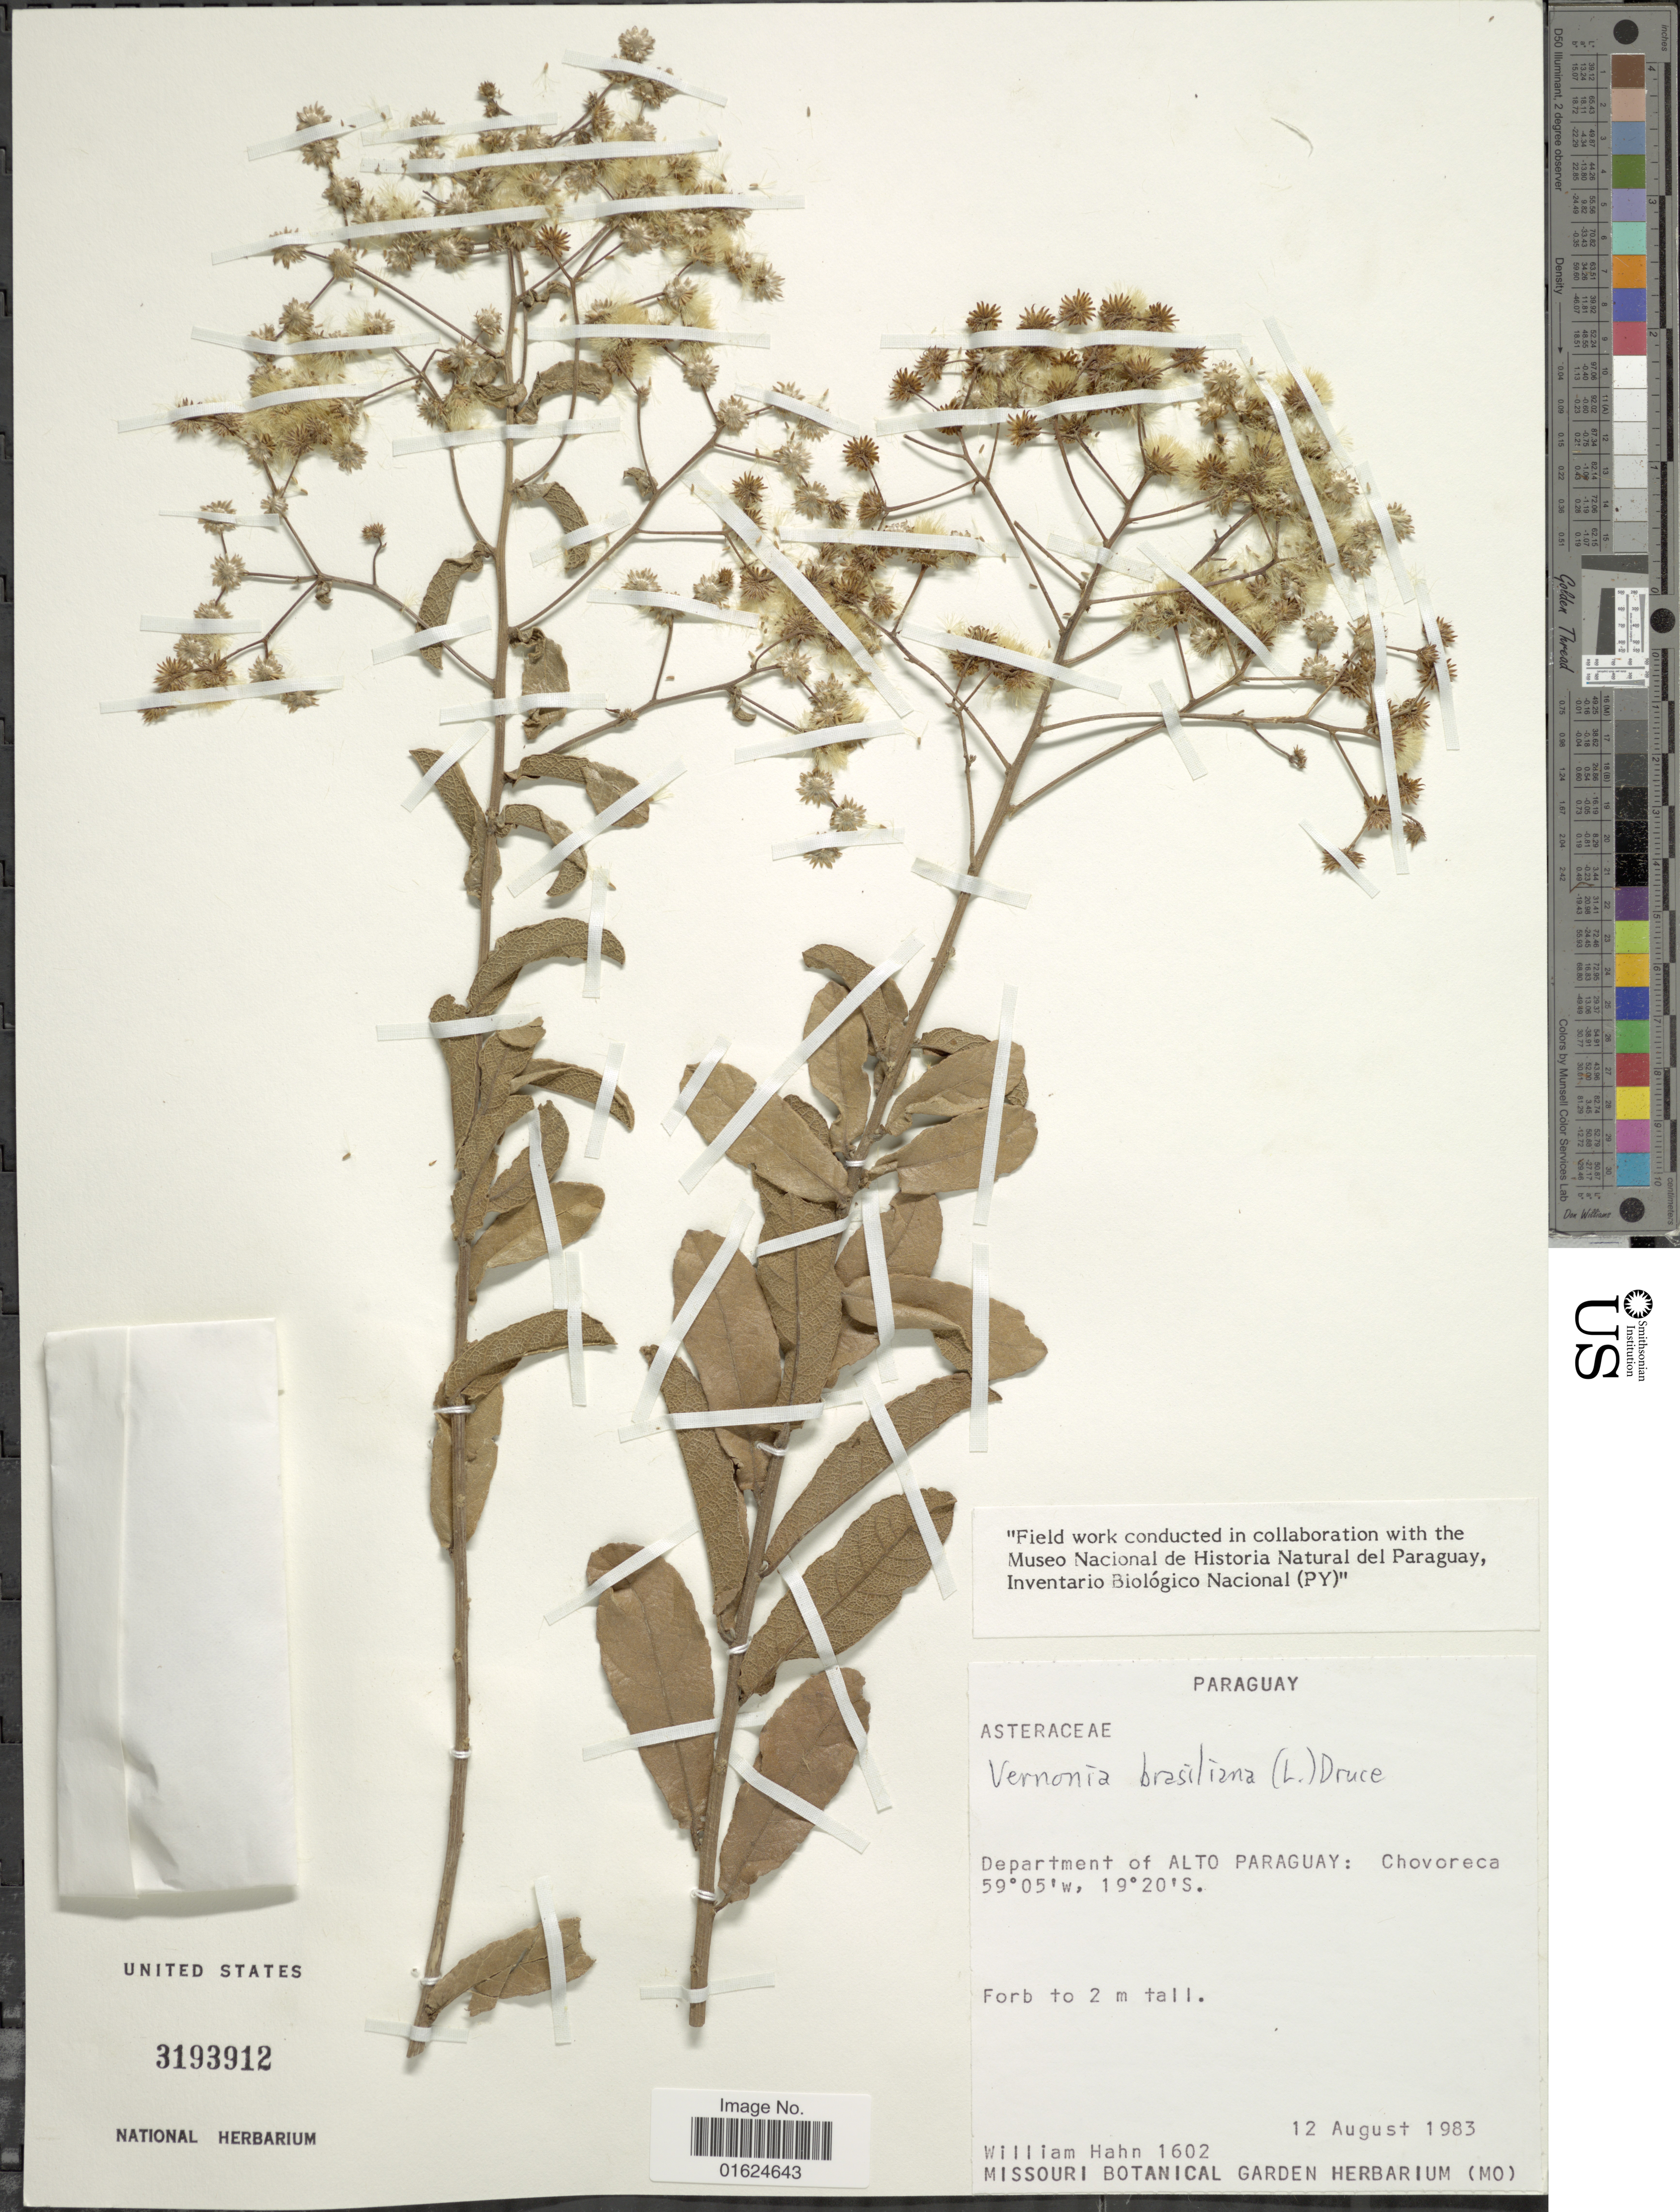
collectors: W. J. Hahn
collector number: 1602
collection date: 1983-08-12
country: Paraguay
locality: Department of Alto Parahuay: Chovoreca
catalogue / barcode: US 3193912